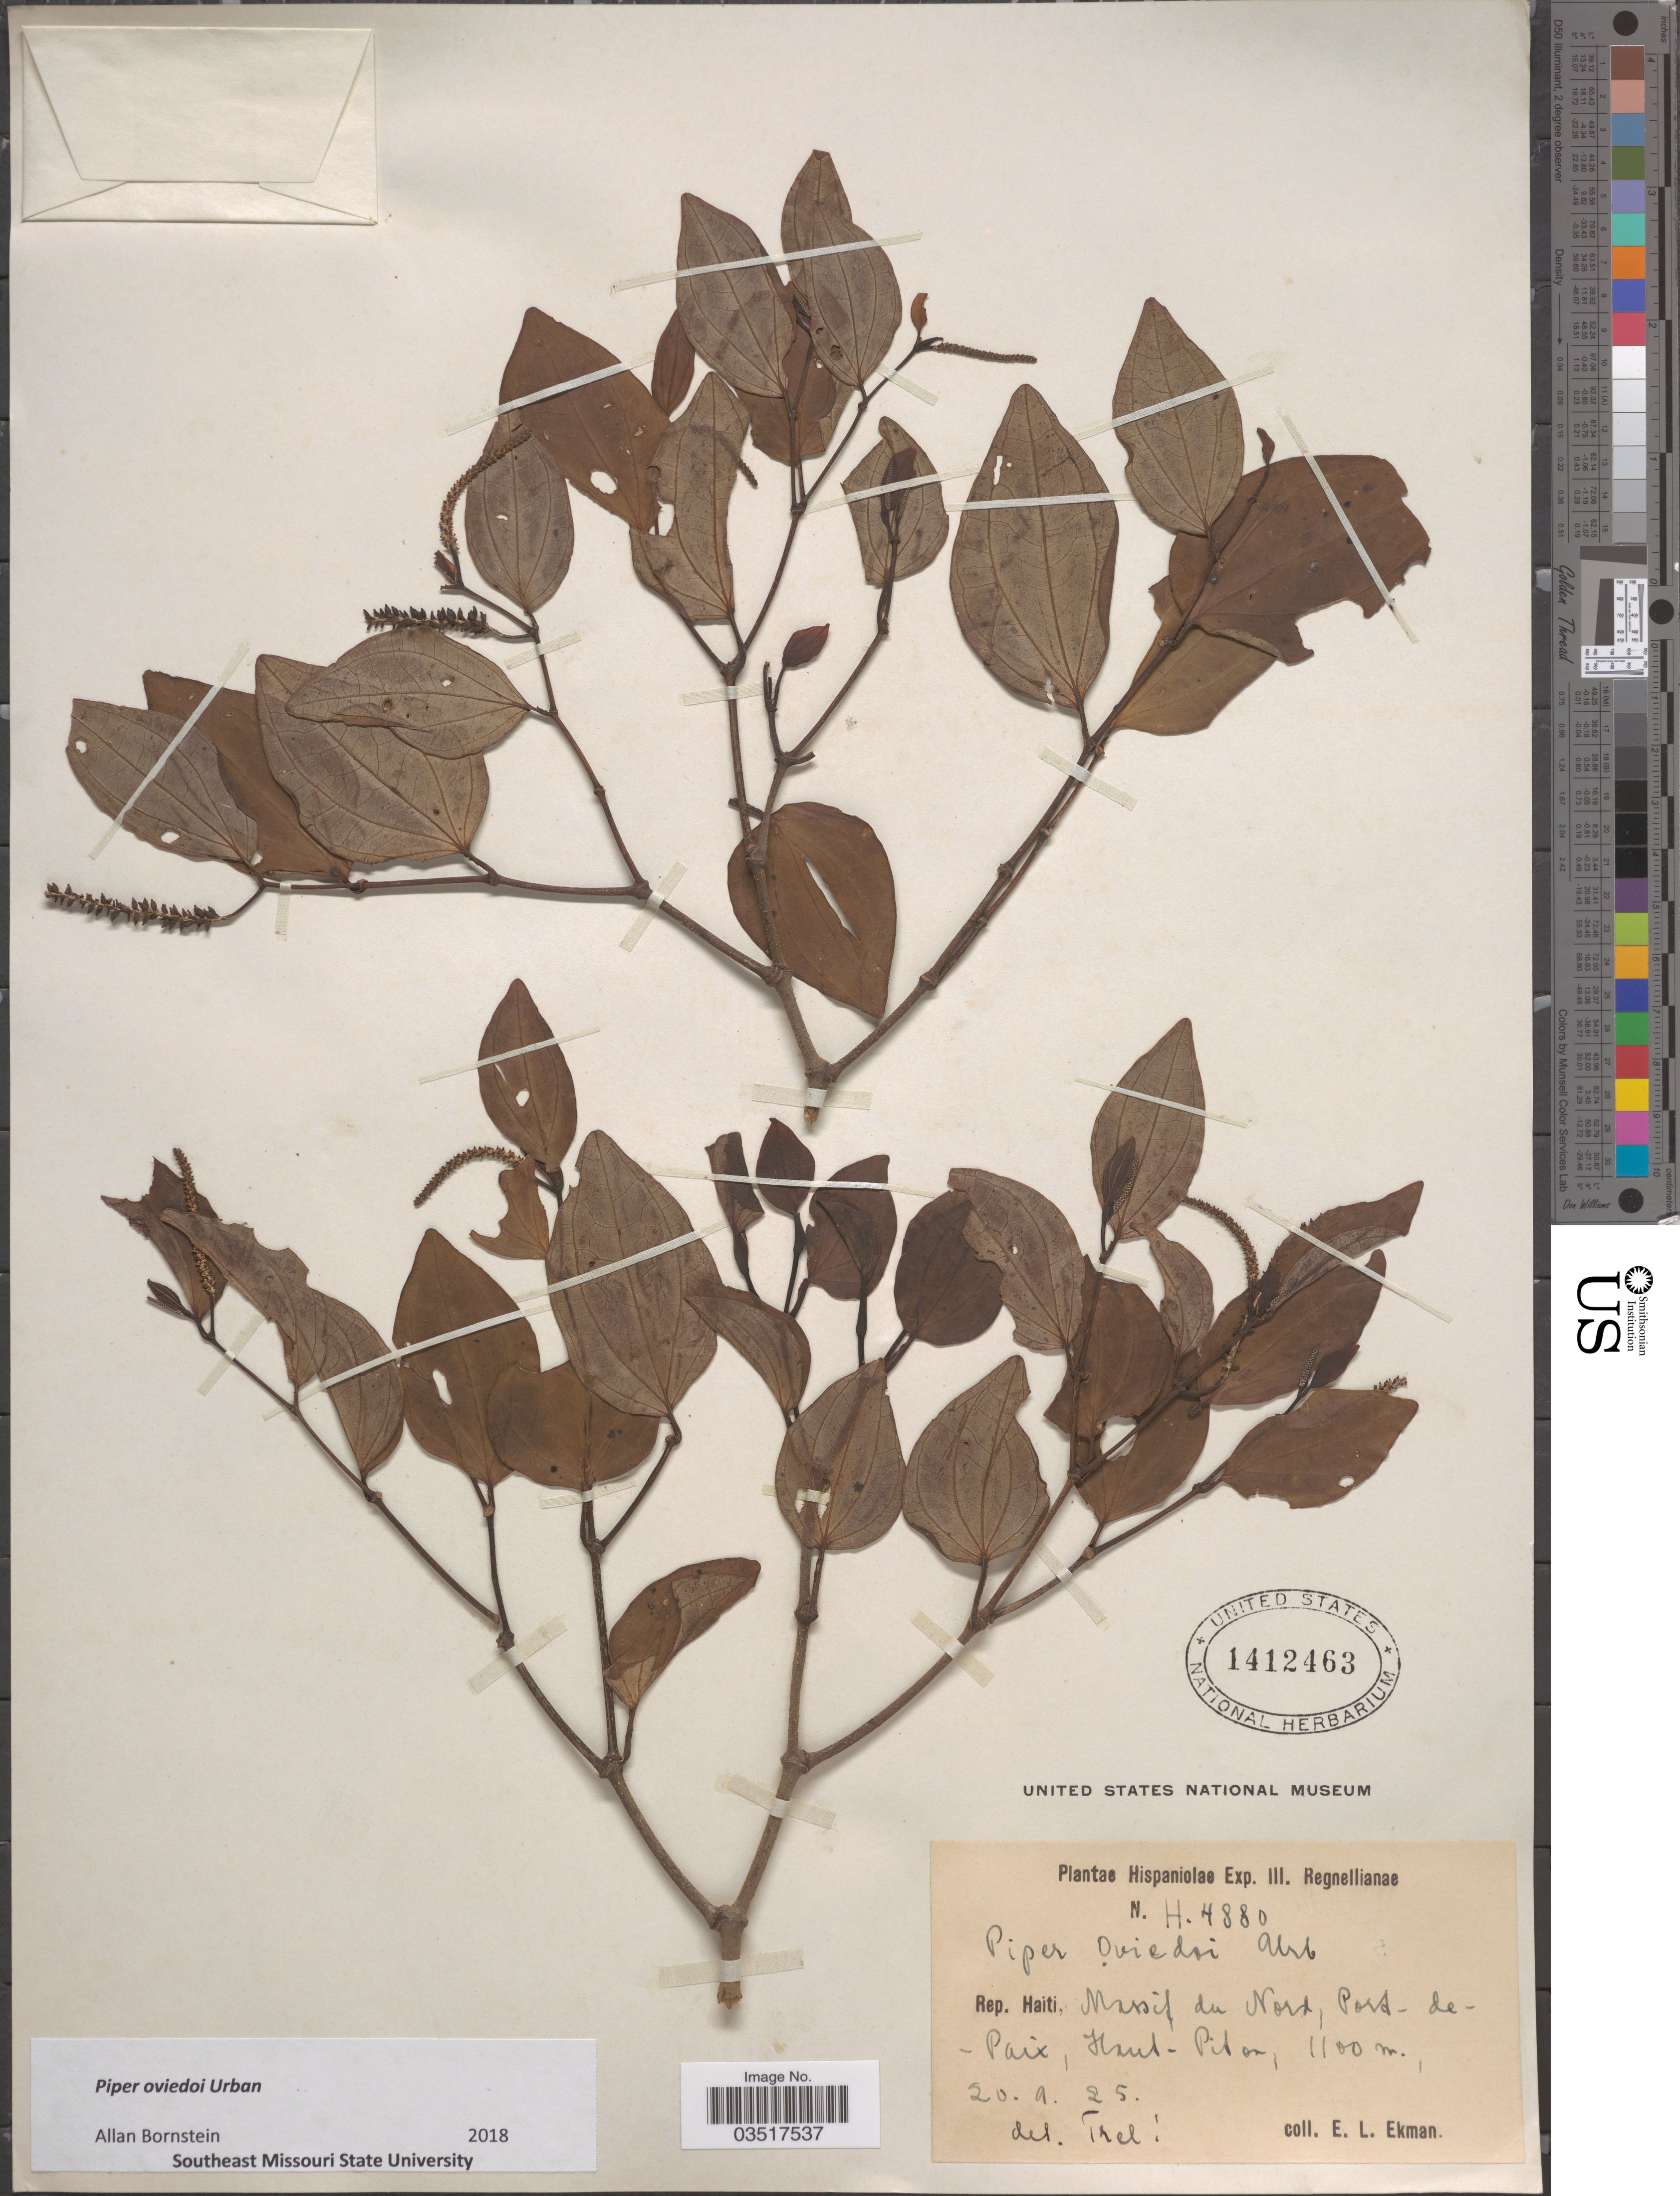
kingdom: Plantae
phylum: Tracheophyta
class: Magnoliopsida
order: Piperales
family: Piperaceae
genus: Piper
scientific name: Piper oviedoi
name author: Urb.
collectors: E. L. Ekman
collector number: H4880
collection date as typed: Transcribed d/m/y: 20/9/25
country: Haiti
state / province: Nord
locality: Rep. Haiti, Massif du Nord, Port-de-Paix, Haut-Piton.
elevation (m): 1100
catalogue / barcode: US 1412463